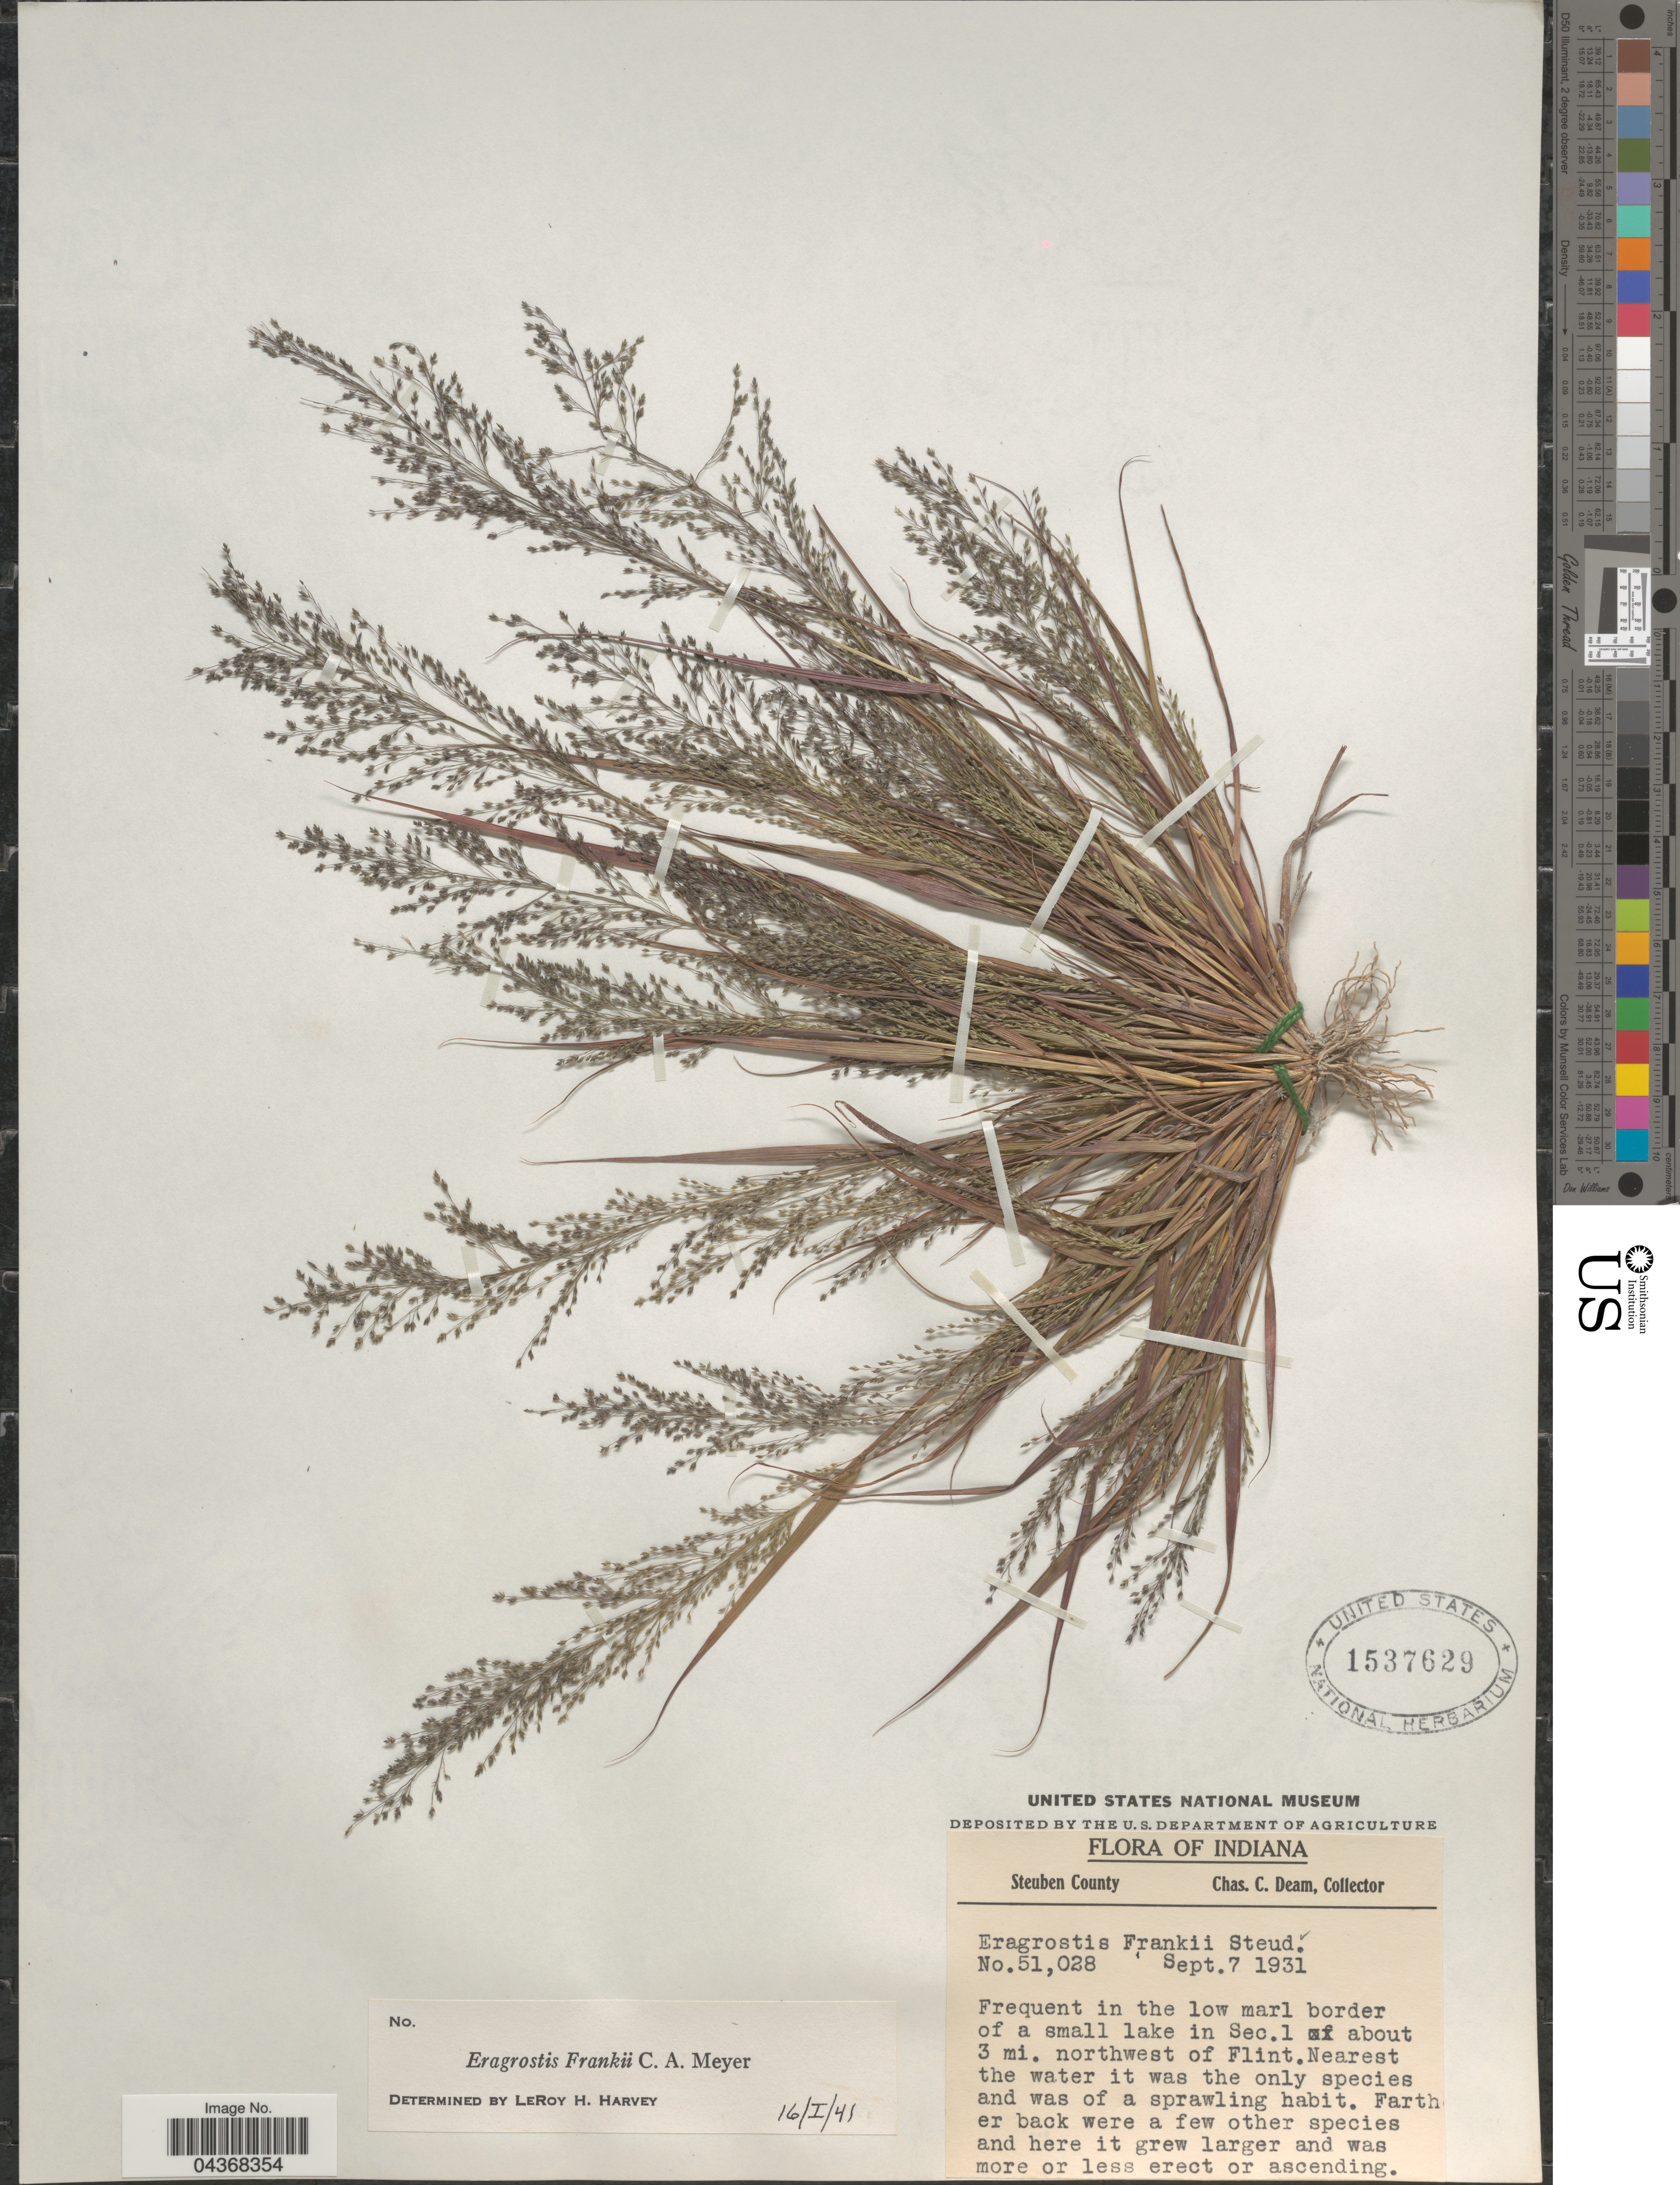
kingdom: Plantae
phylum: Tracheophyta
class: Liliopsida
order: Poales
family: Poaceae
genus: Eragrostis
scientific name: Eragrostis frankii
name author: C.A. Mey. ex Steud.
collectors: C. C. Deam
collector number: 51028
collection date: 1931-09-07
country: United States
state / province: Indiana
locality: Steuben County. Frequent in the low marl border of a small lake in Sec. 1 about 3 mi. northwest of Flint.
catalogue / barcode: US 1537629